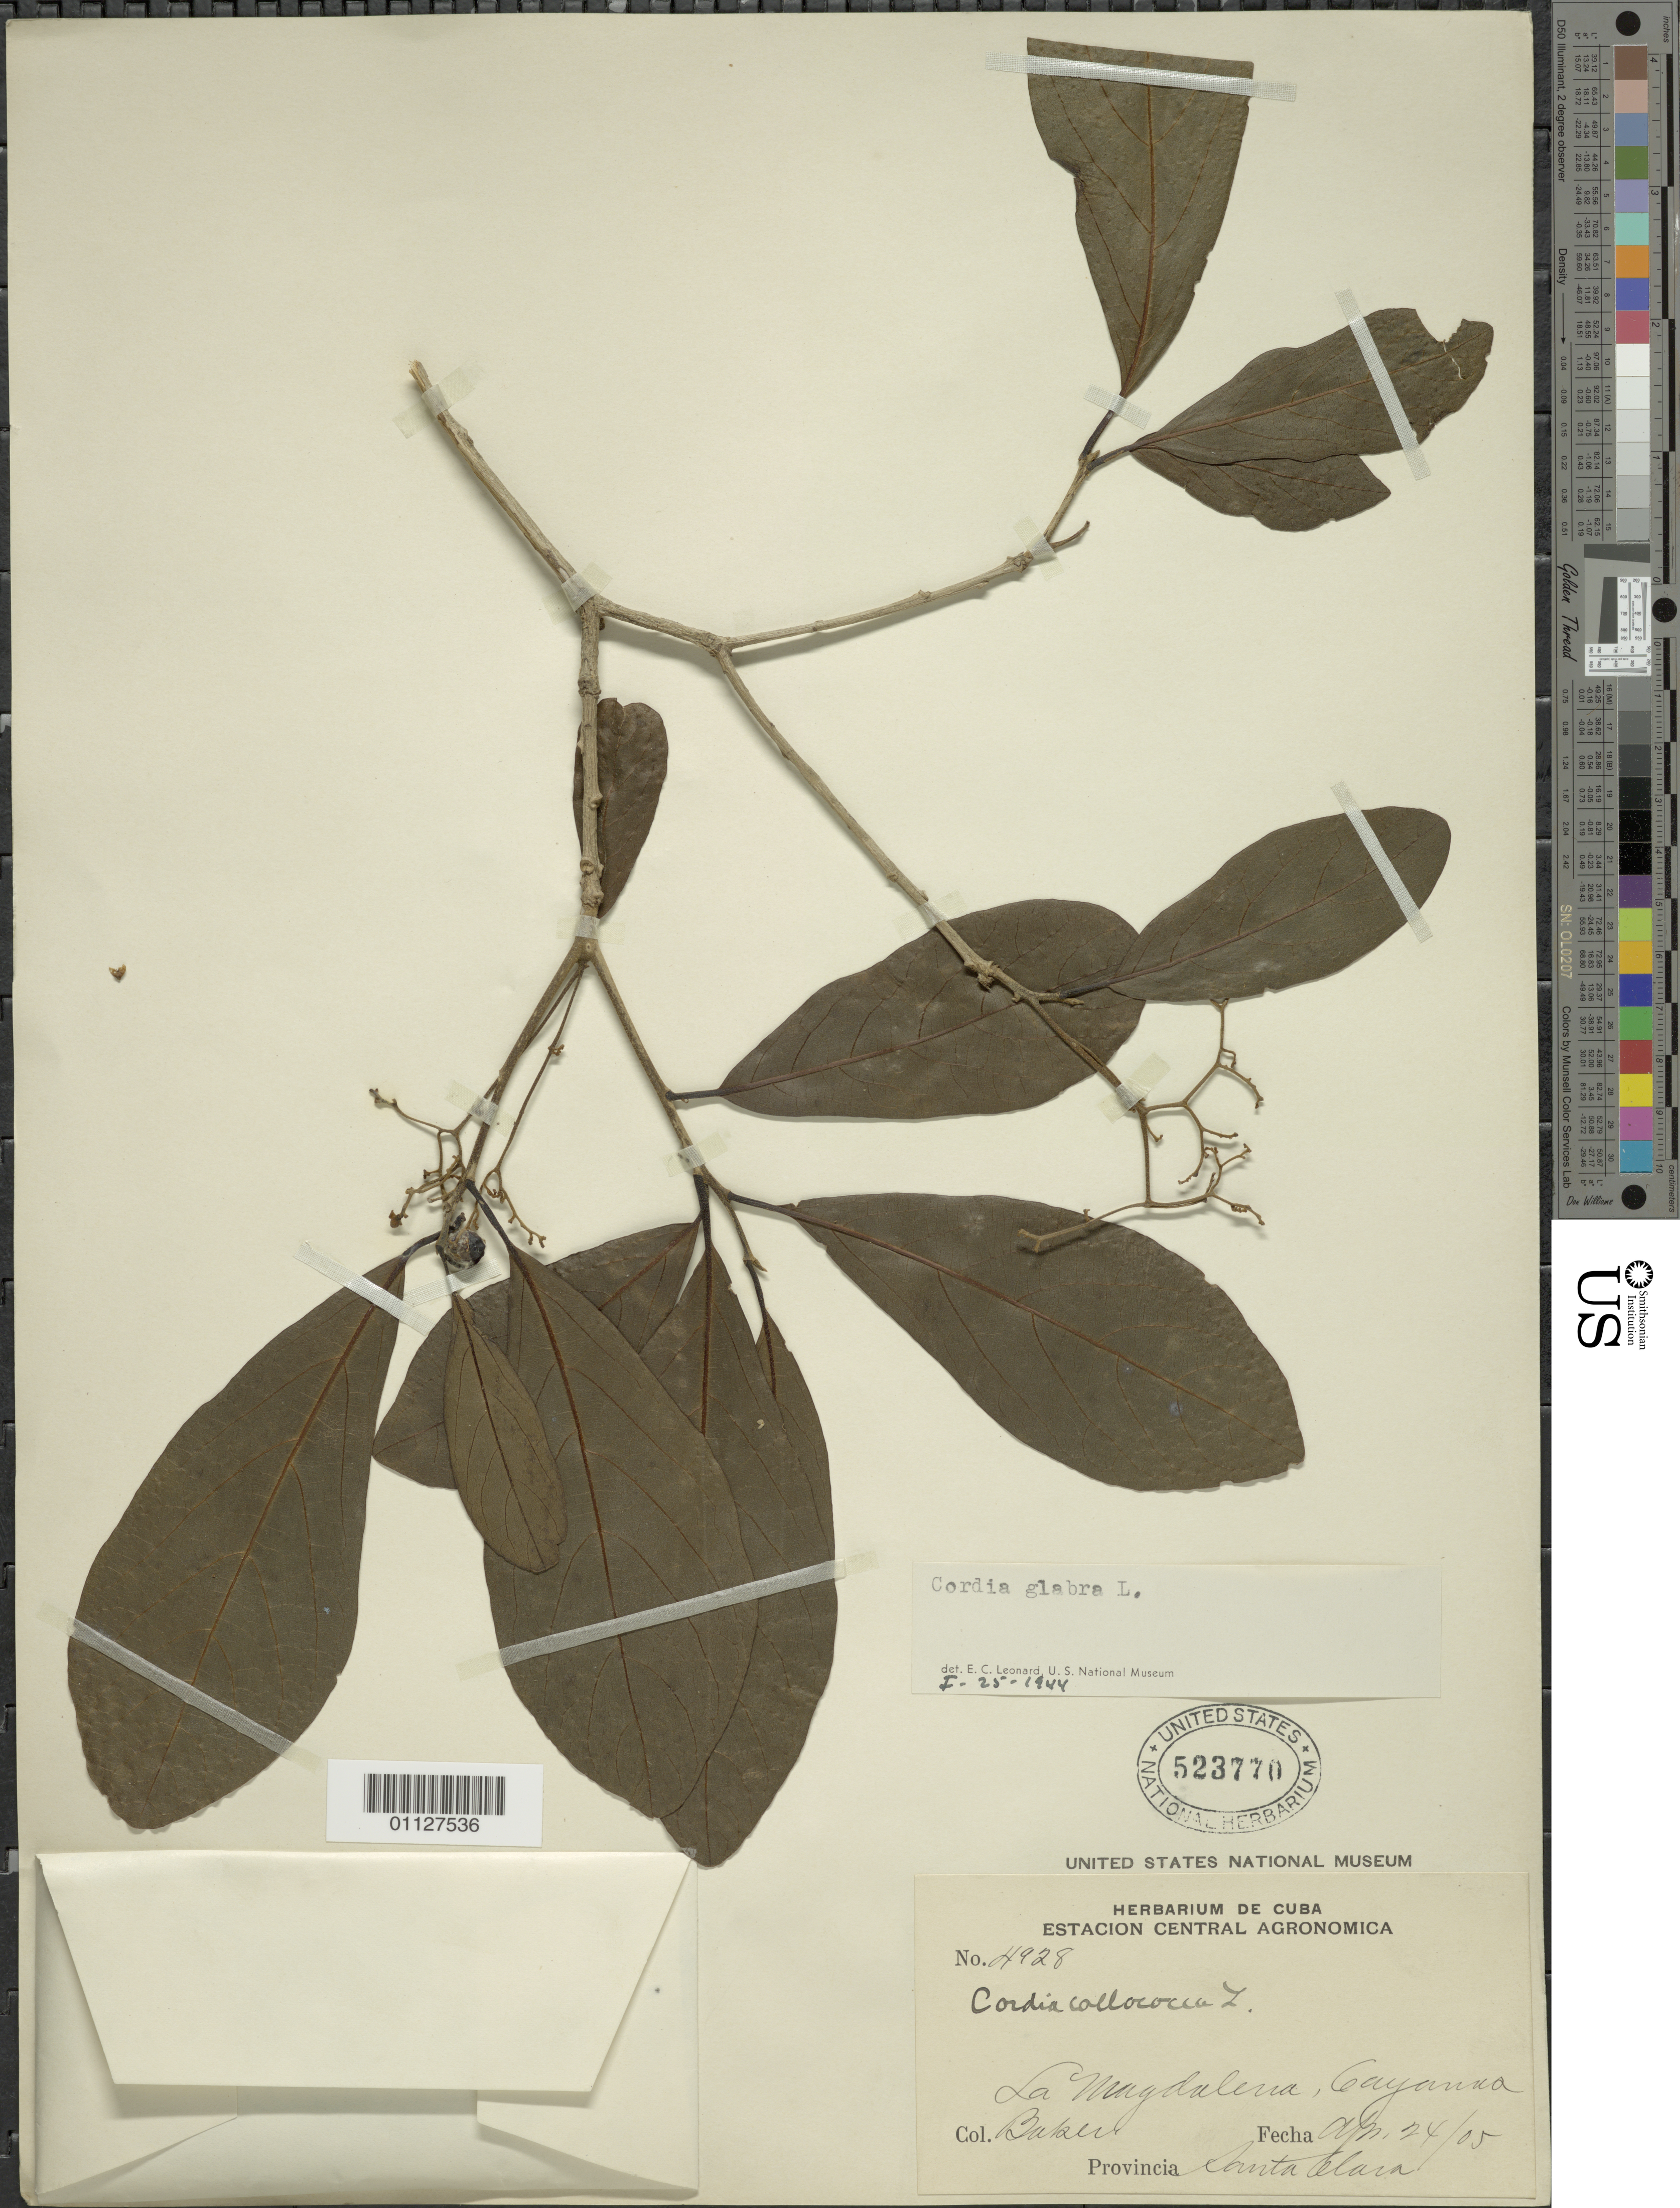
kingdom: Plantae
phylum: Tracheophyta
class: Magnoliopsida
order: Boraginales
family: Cordiaceae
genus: Cordia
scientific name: Cordia collococca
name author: L.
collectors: C. F. Baker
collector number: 4928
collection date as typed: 24 Apr 1905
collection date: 1905-04-24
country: Cuba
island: Cuba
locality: La Magdalena, Cayanua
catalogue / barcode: US 523770